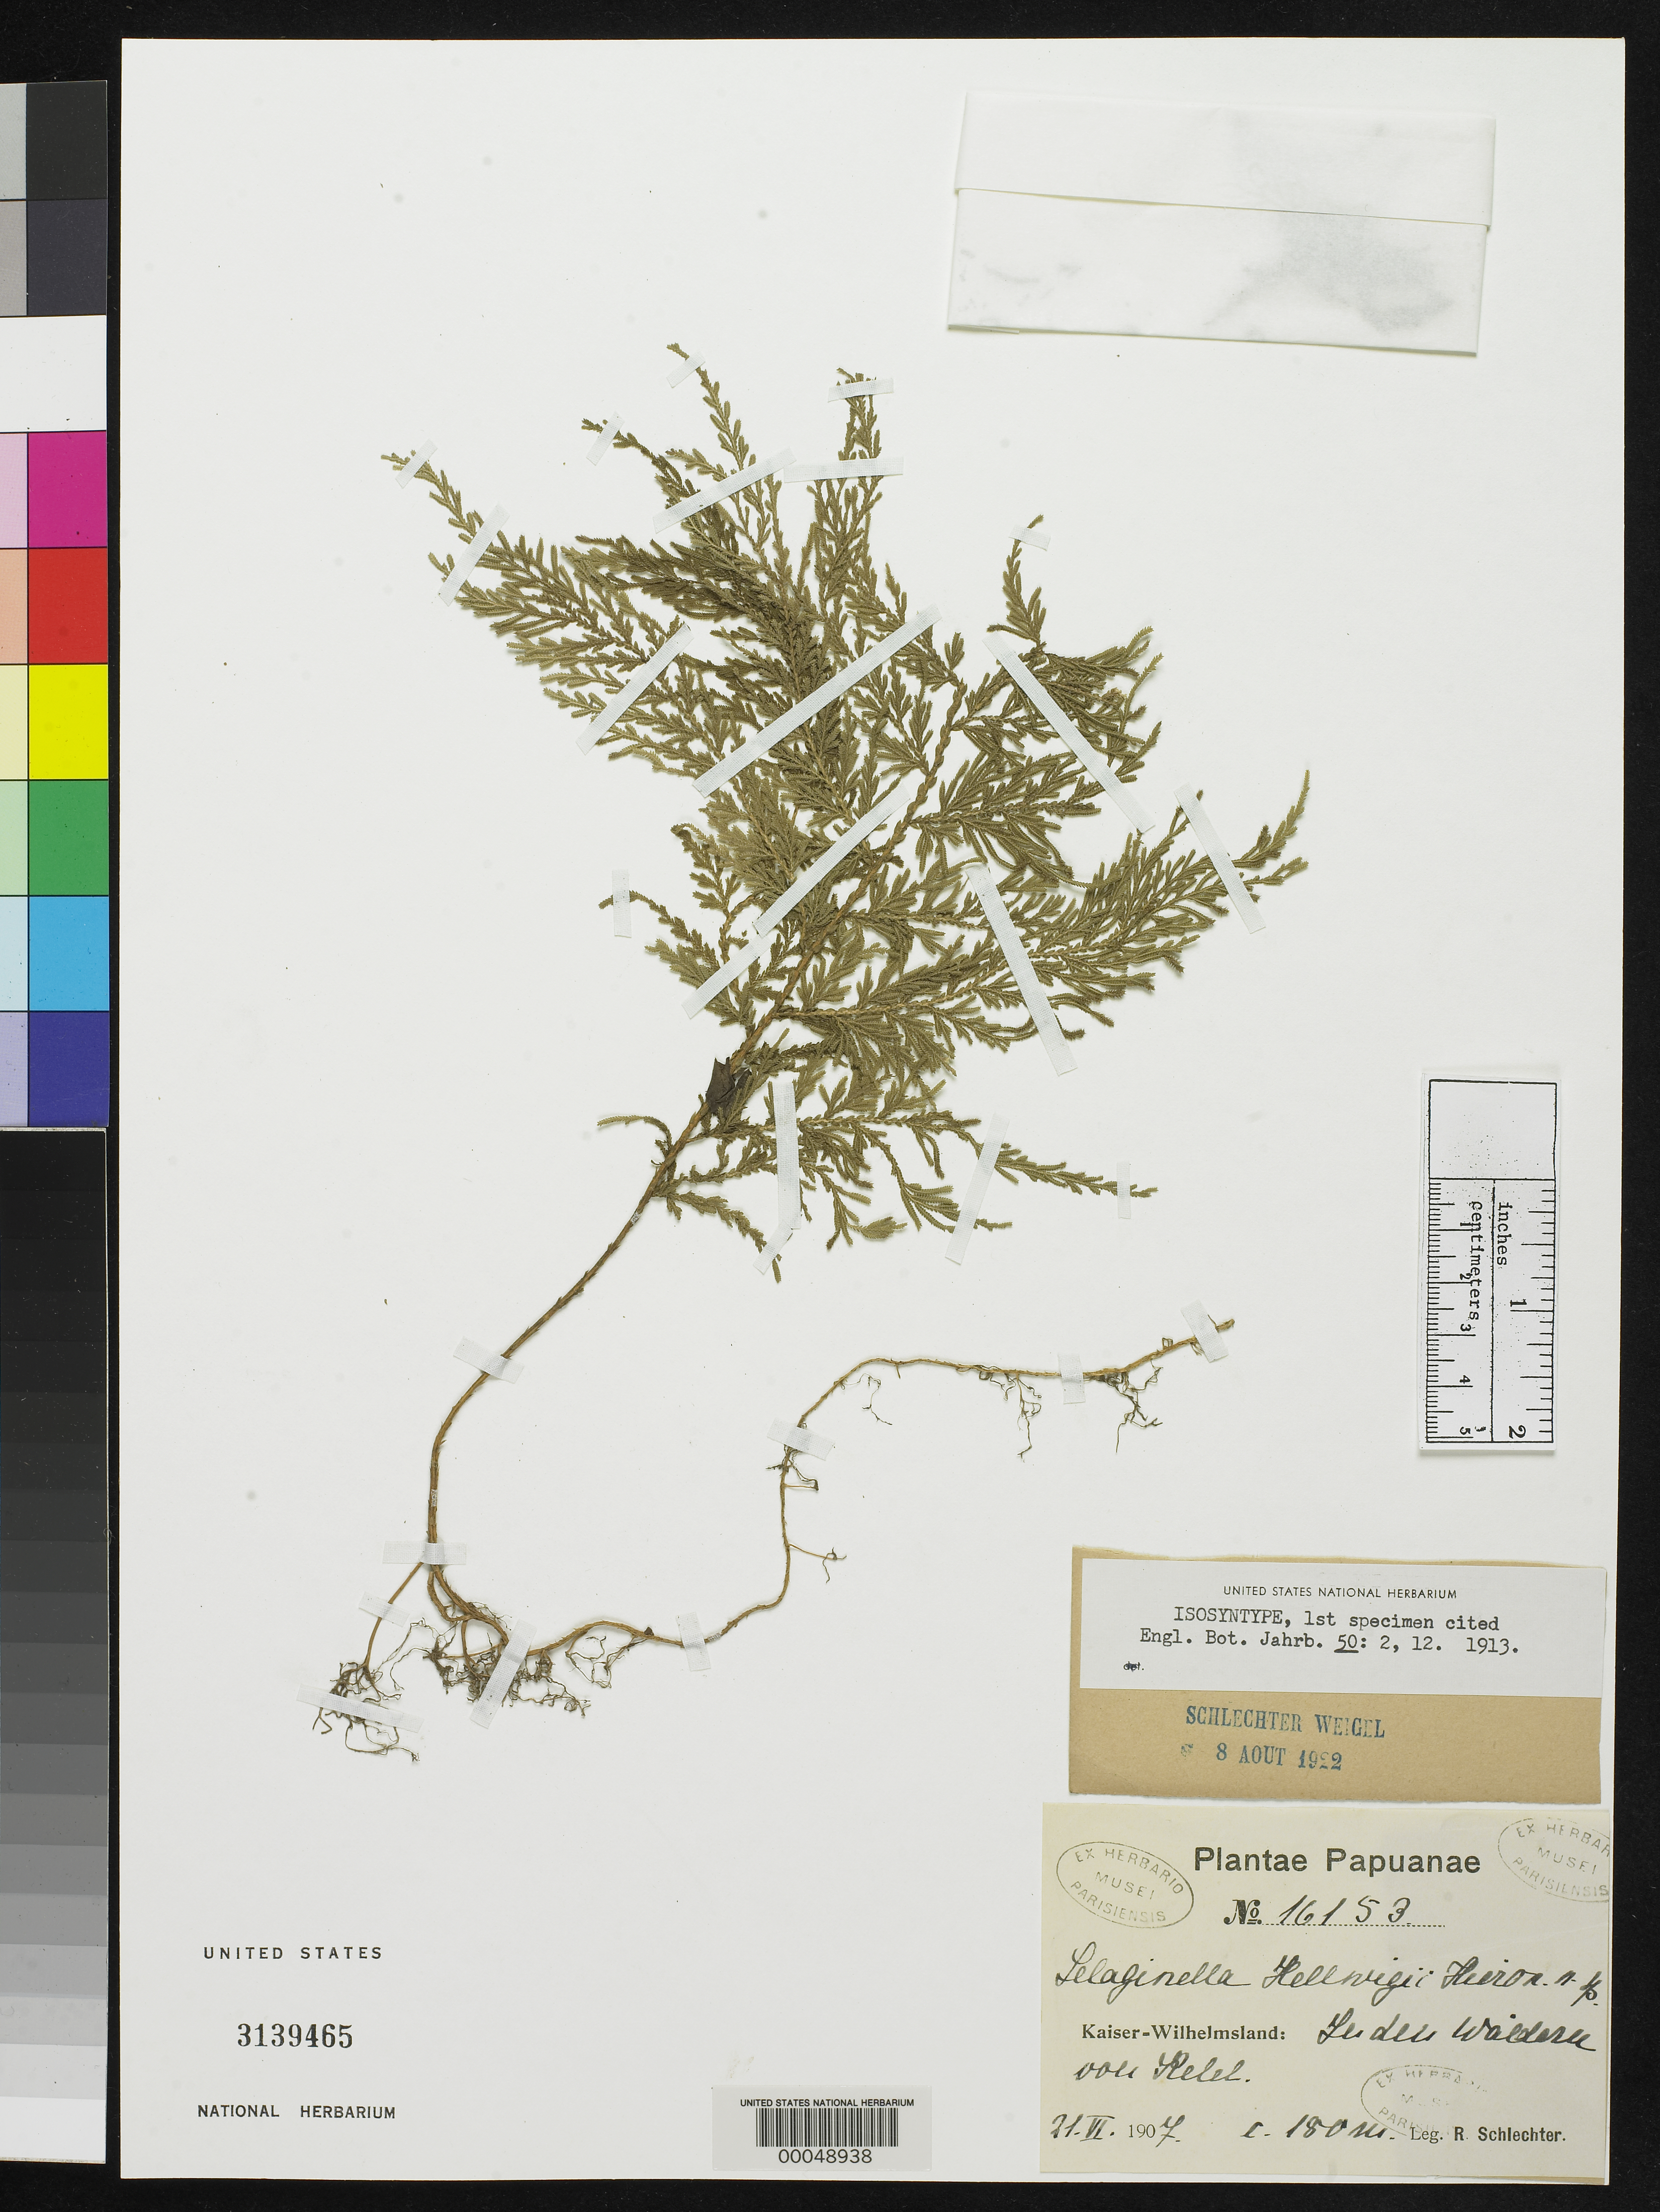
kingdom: Plantae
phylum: Tracheophyta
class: Lycopodiopsida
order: Selaginellales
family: Selaginellaceae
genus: Selaginella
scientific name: Selaginella hellwigii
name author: Hieron. in Lauterb.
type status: Isosyntype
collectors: F. R. R. Schlechter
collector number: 16153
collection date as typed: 21 Jun 1907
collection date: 1907-06-21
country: Papua New Guinea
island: New Guinea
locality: Kaiser- Wilhelmsland, in den waldern des von Kelel.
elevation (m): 180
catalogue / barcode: US 3139465